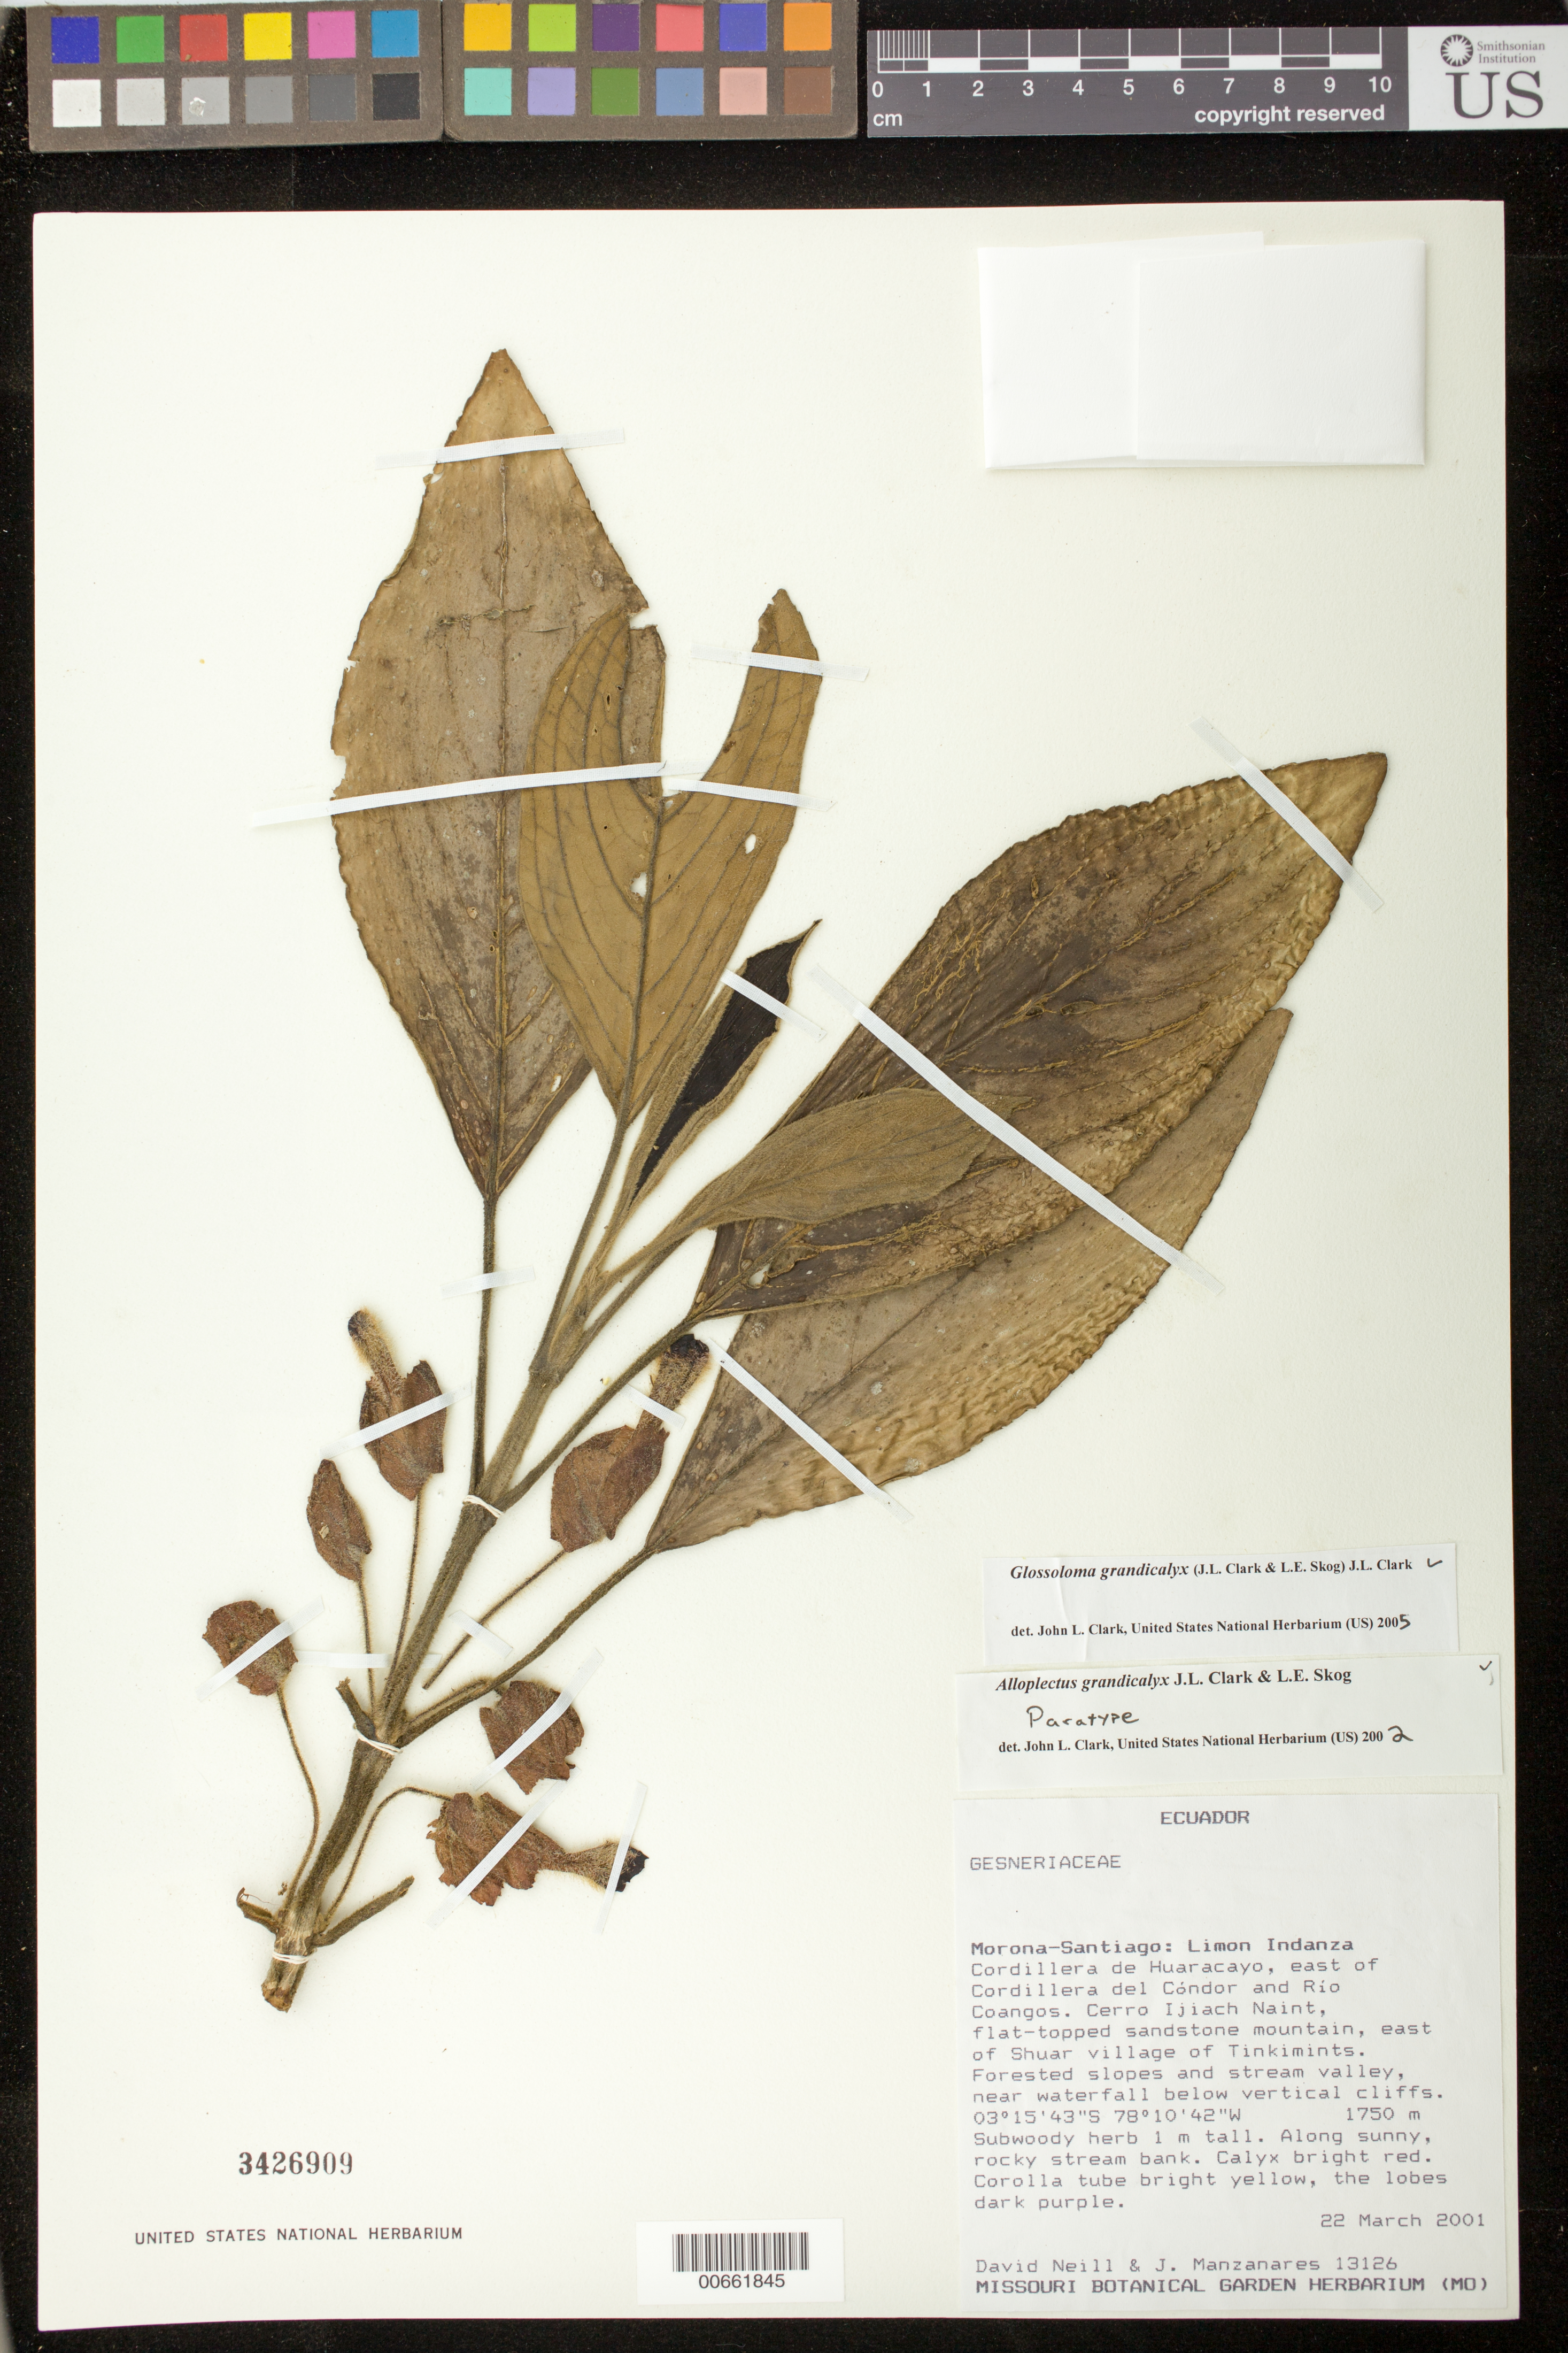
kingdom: Plantae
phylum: Tracheophyta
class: Magnoliopsida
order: Lamiales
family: Gesneriaceae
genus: Glossoloma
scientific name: Glossoloma grandicalyx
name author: (J.L. Clark & L.E. Skog) J.L. Clark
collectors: D. A. Neill & J. Manzanares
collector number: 13126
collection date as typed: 22 Mar 2001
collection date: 2001-03-22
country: Ecuador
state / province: Morona-Santiago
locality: Limón Indanza, Cordillera de Huaracayo, east of Cordillera del Cóndor and Río Coangos, Cerro Ijiach Naint, flat-topped sandstone mountain, east of Shuar village of Tinkimints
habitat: Forested slopes and stream valley, near waterfall below vertical cliffs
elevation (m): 1750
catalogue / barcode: US 3426909